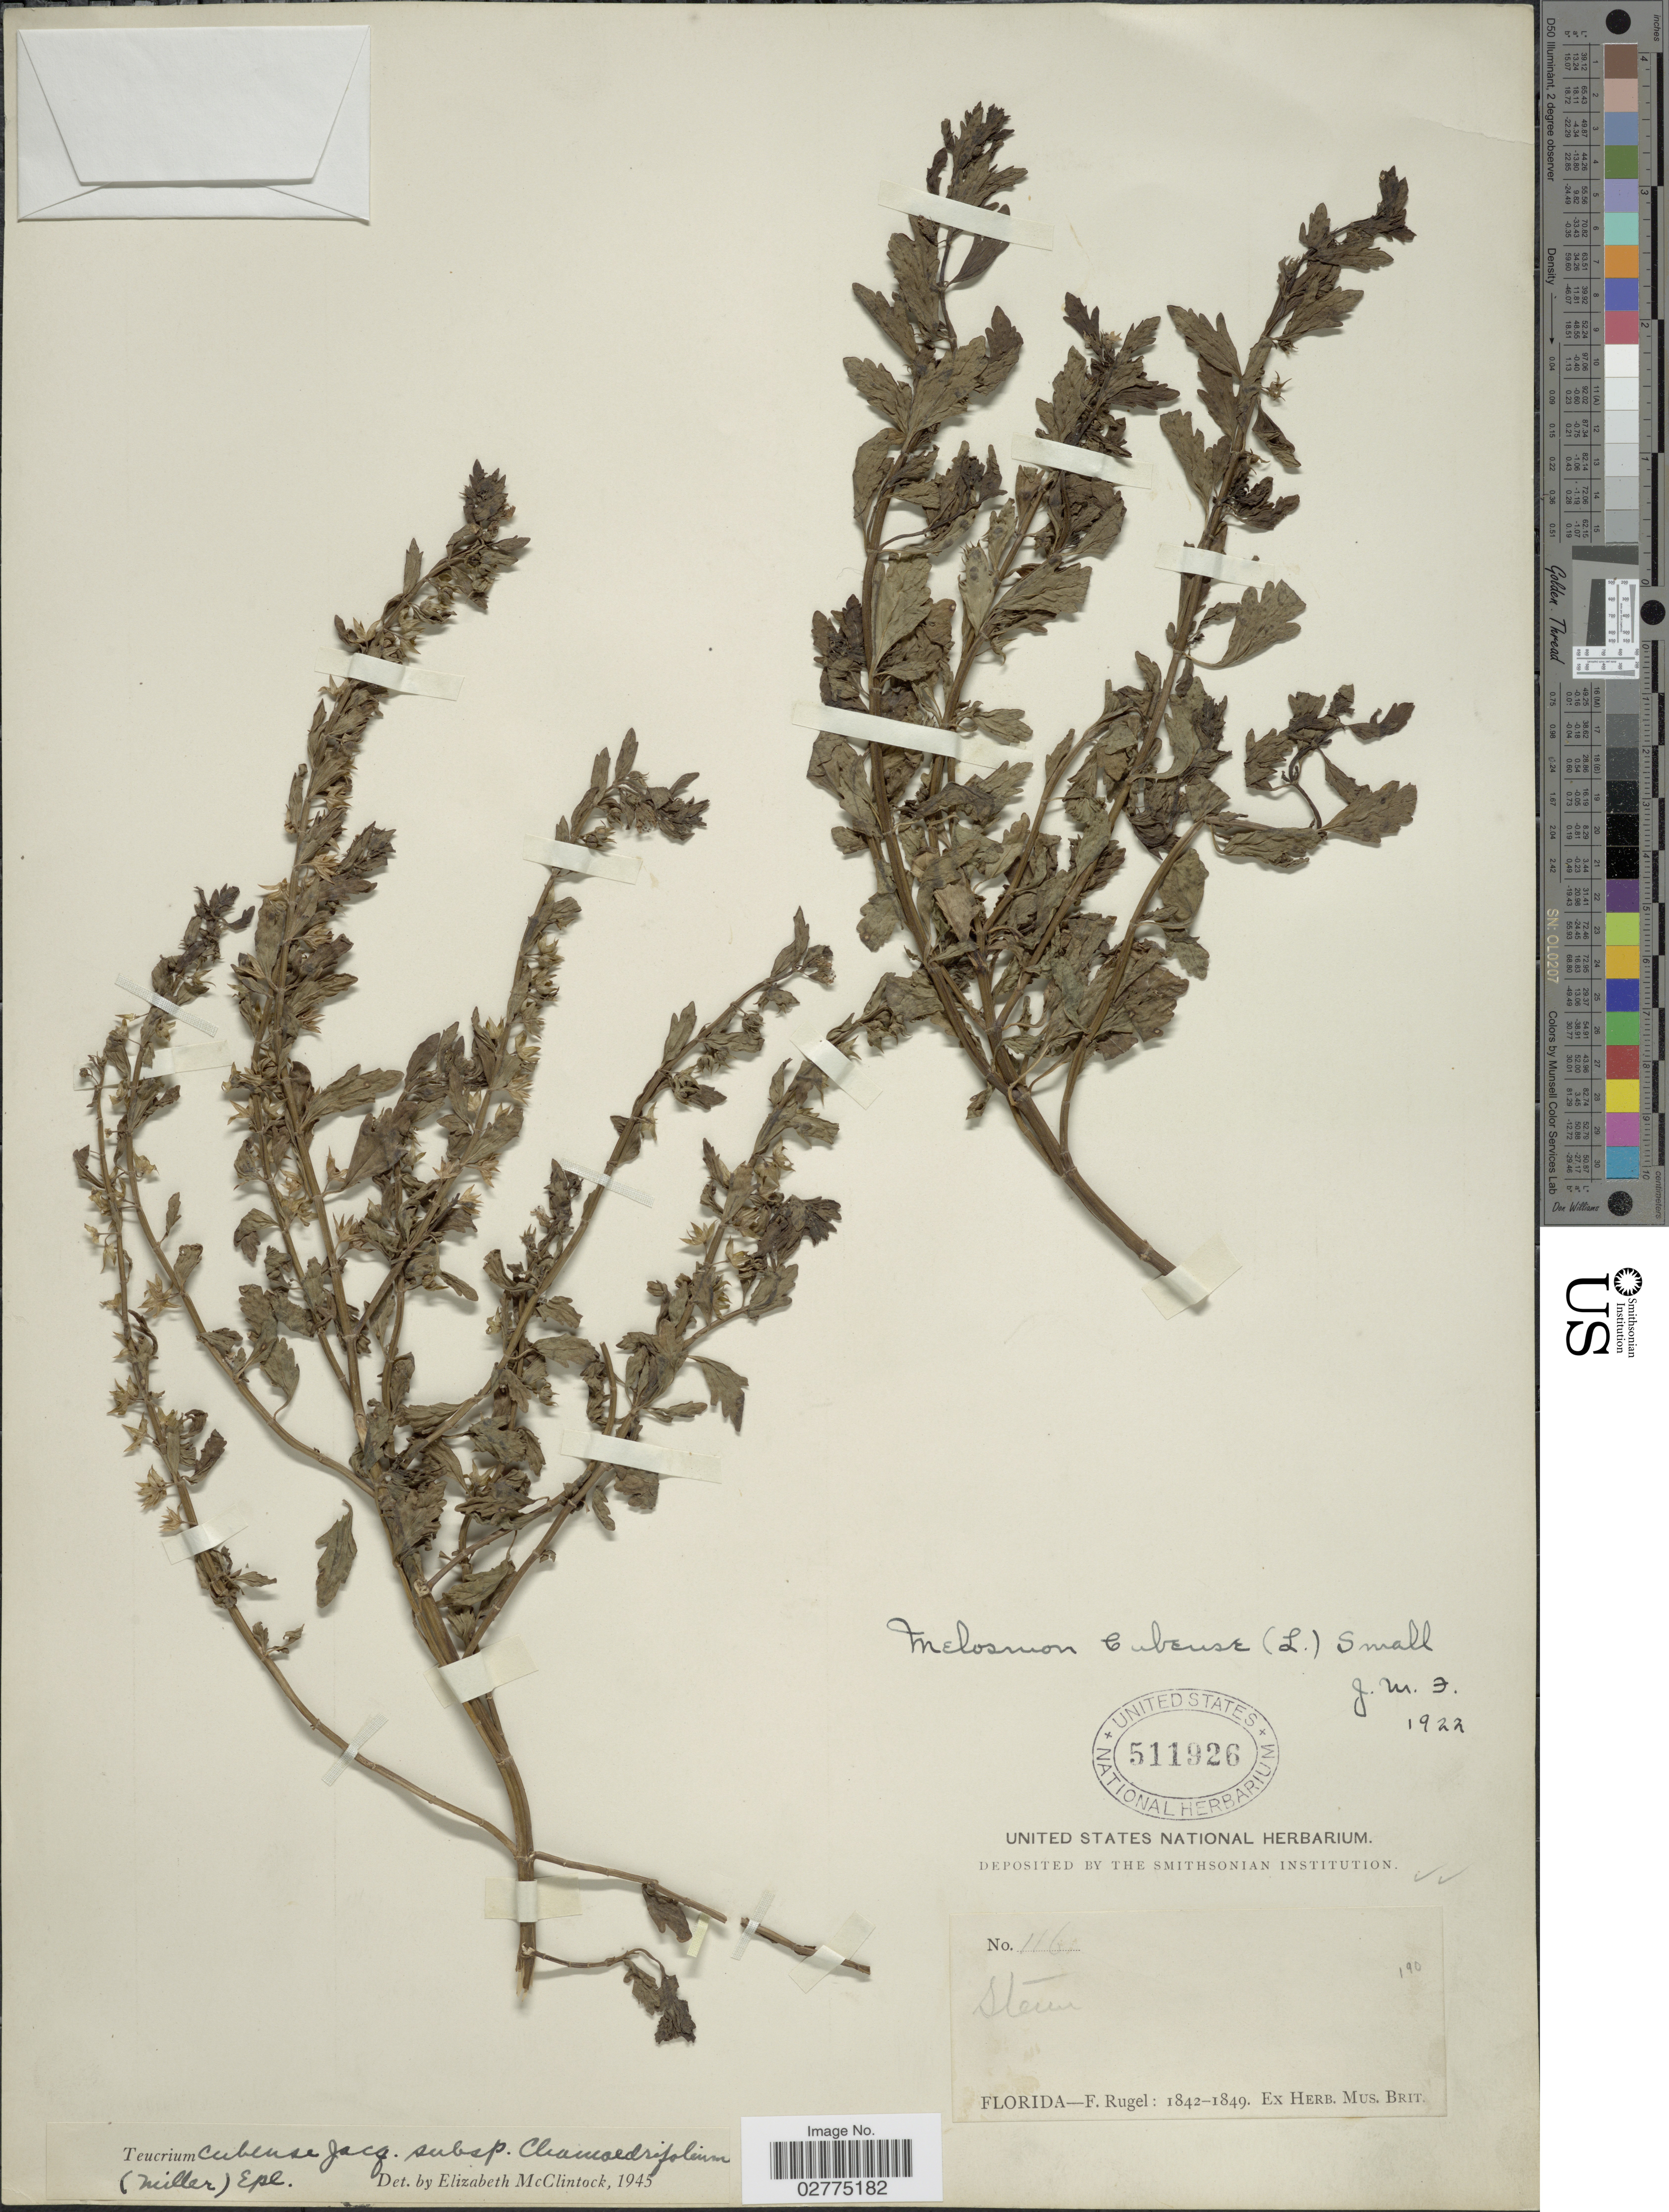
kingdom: Plantae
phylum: Tracheophyta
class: Magnoliopsida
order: Lamiales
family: Lamiaceae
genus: Teucrium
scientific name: Teucrium cubense subsp. chamaedrifolium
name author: Jacq.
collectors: F. Rugel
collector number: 1161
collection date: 1842/1849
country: United States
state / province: Florida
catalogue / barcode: US 511926